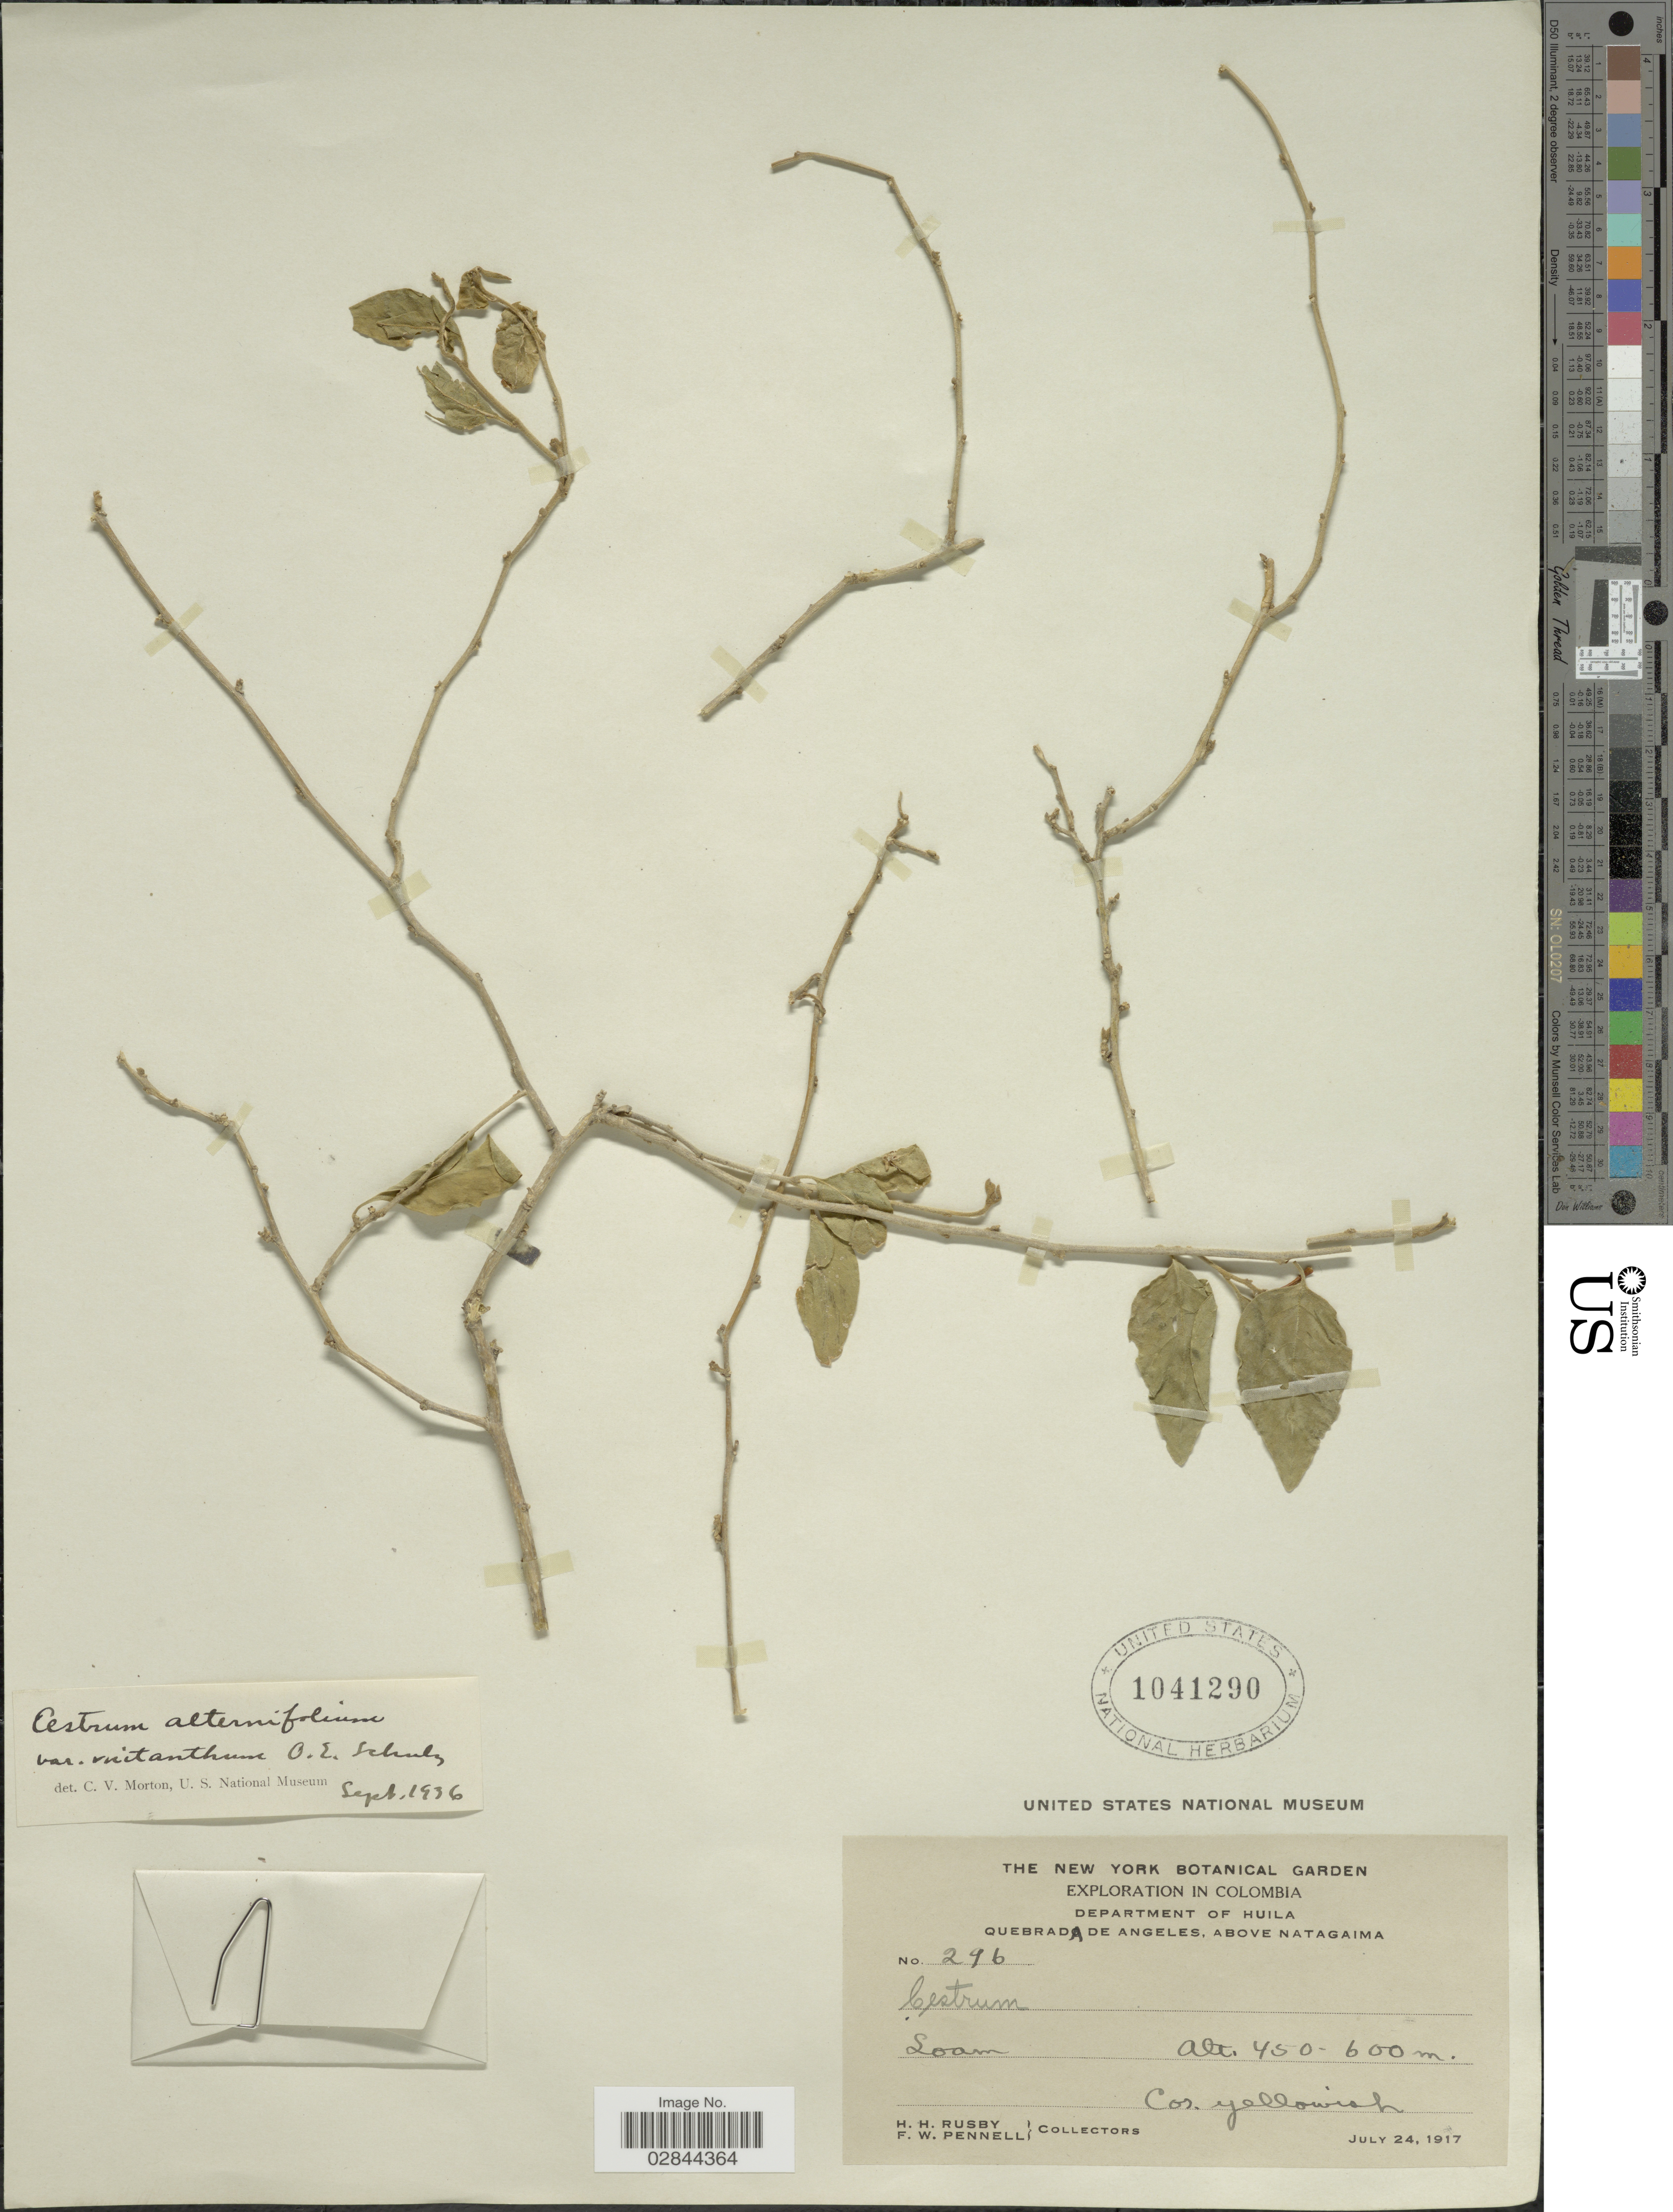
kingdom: Plantae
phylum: Tracheophyta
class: Magnoliopsida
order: Solanales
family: Solanaceae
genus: Cestrum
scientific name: Cestrum alternifolium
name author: (Jacq.) O.E. Schulz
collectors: H. H. Rusby & F. W. Pennell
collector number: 296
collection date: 1917-07-24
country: Colombia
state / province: Huila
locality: Department of Huila, Quebrada de Angeles, Above Natagaima.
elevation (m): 450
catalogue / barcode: US 1041290